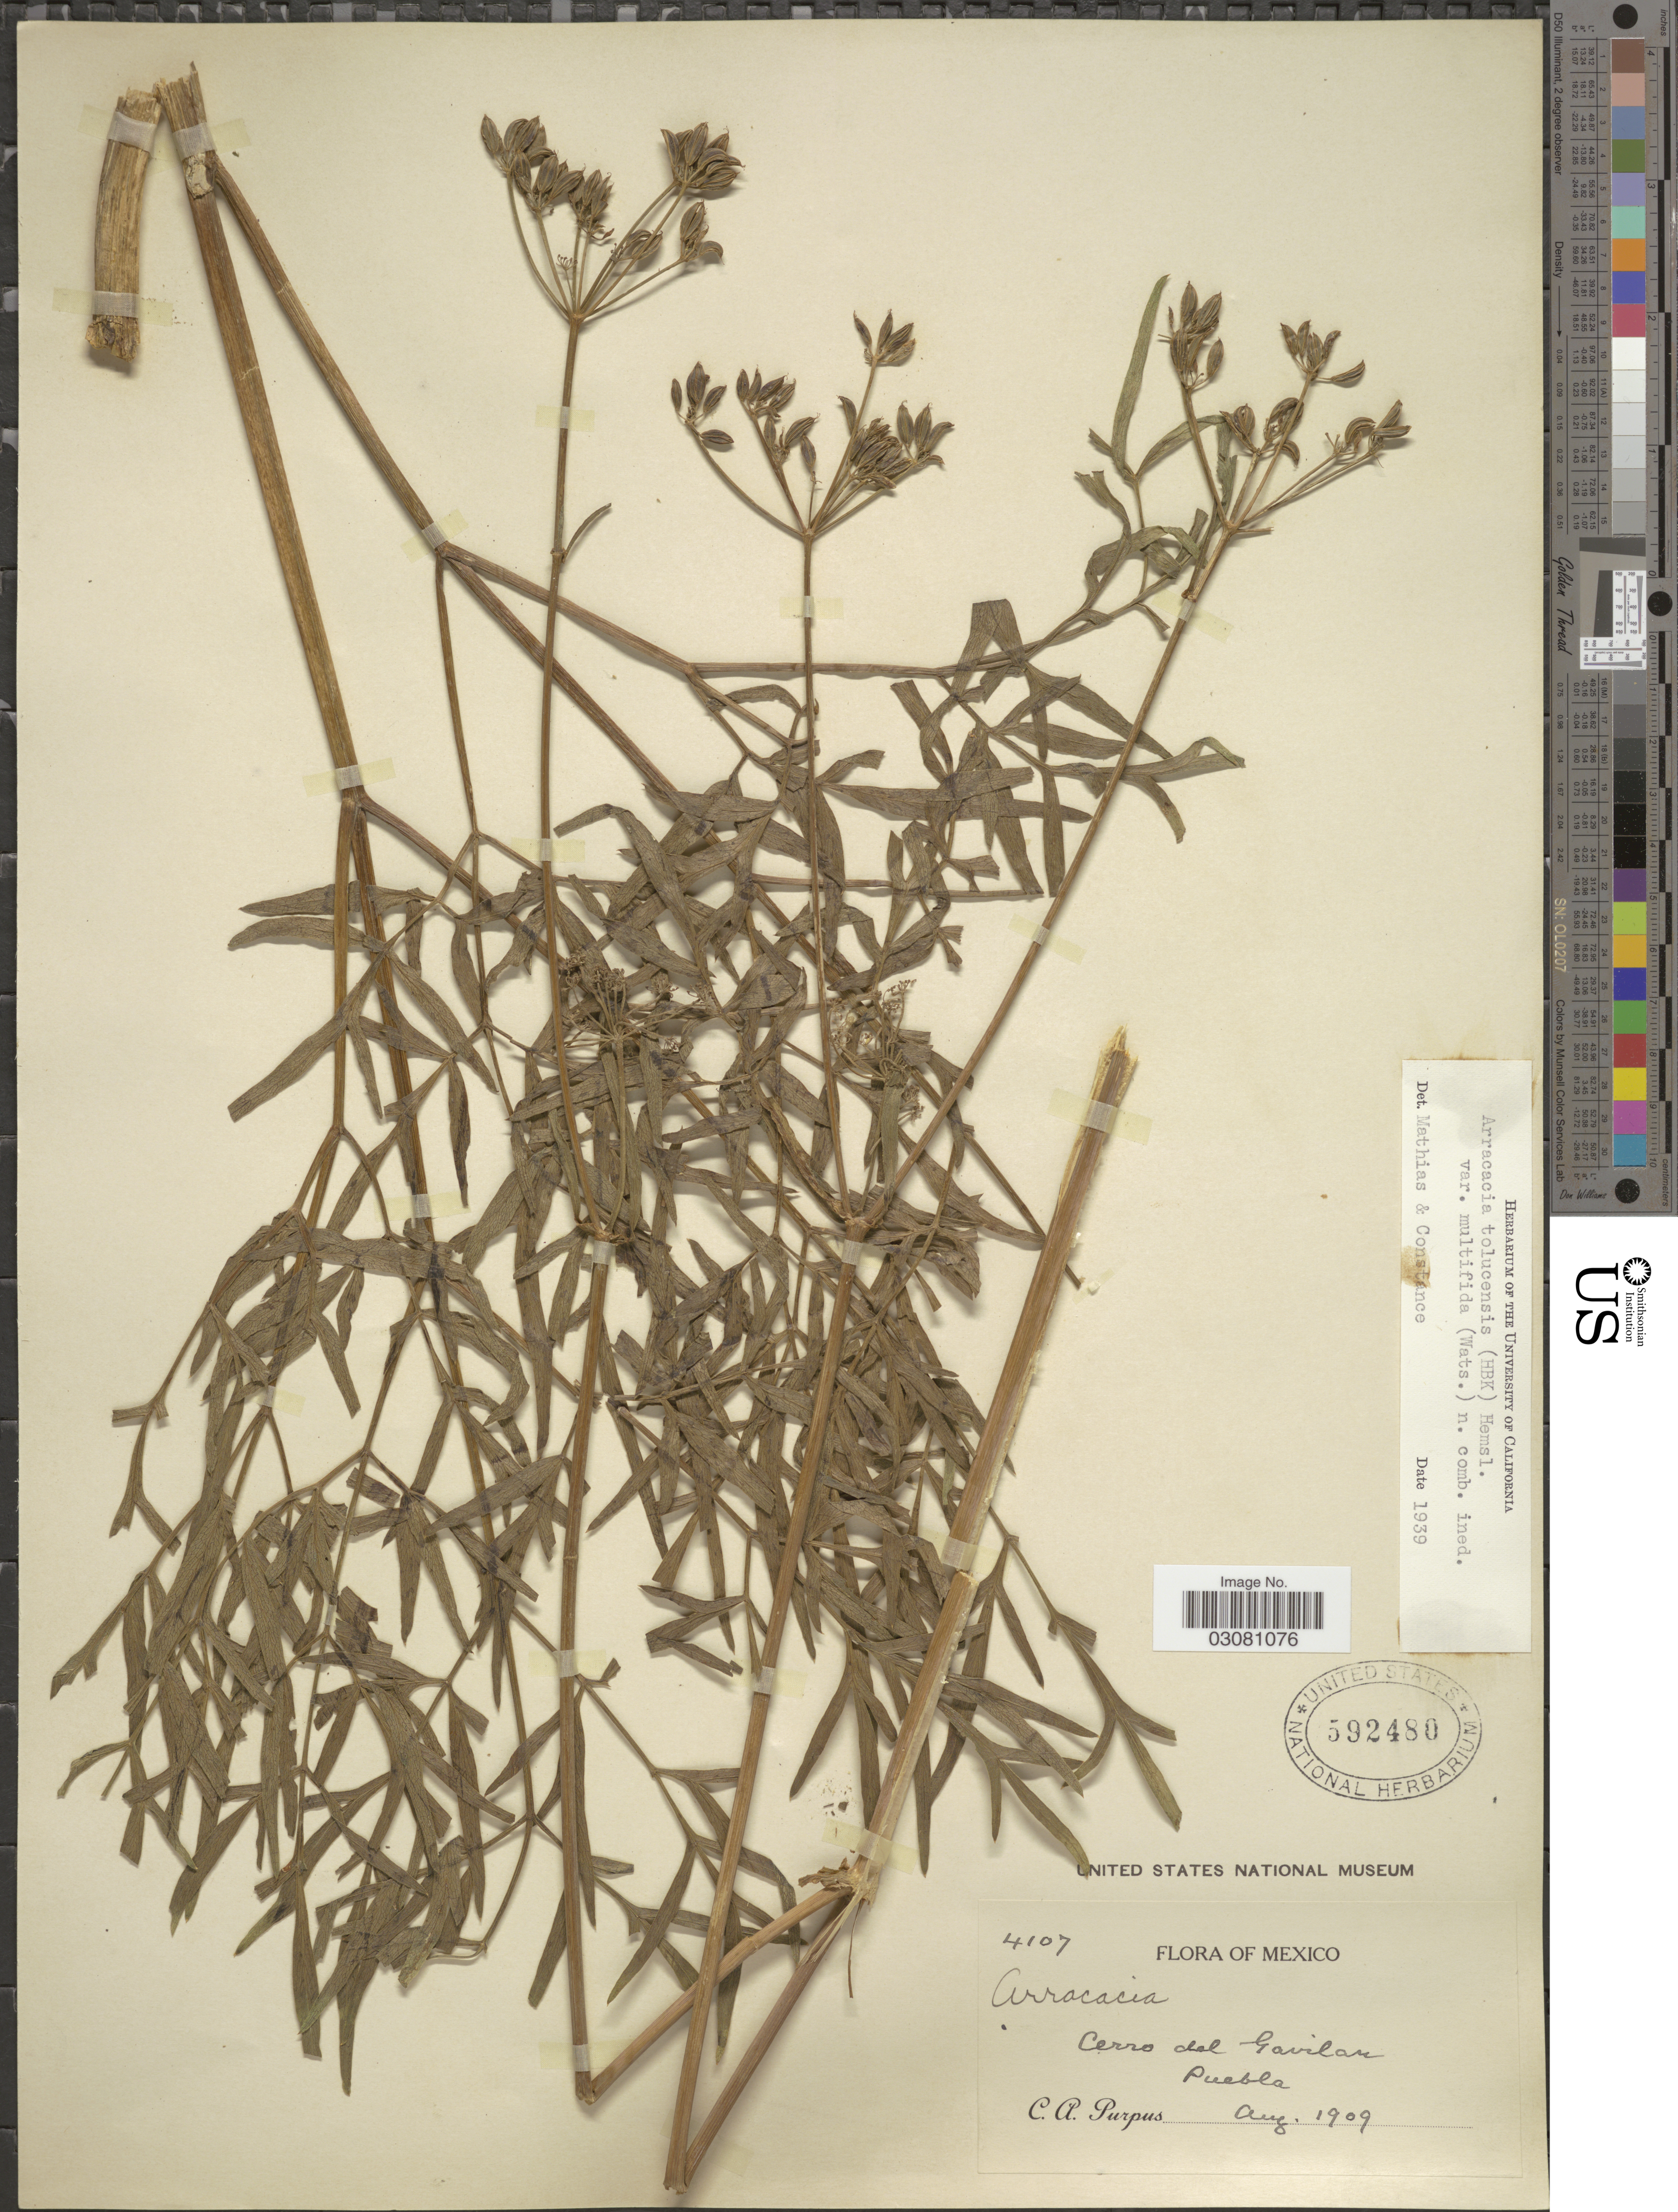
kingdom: Plantae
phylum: Tracheophyta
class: Magnoliopsida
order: Apiales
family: Apiaceae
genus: Arracacia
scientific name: Arracacia tolucensis var. multifida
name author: (S. Watson) Mathias & Constance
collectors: C. A. Purpus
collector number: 4107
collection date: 1909-08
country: Mexico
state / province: Puebla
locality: Cerro del Gavilar.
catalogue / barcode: US 592480